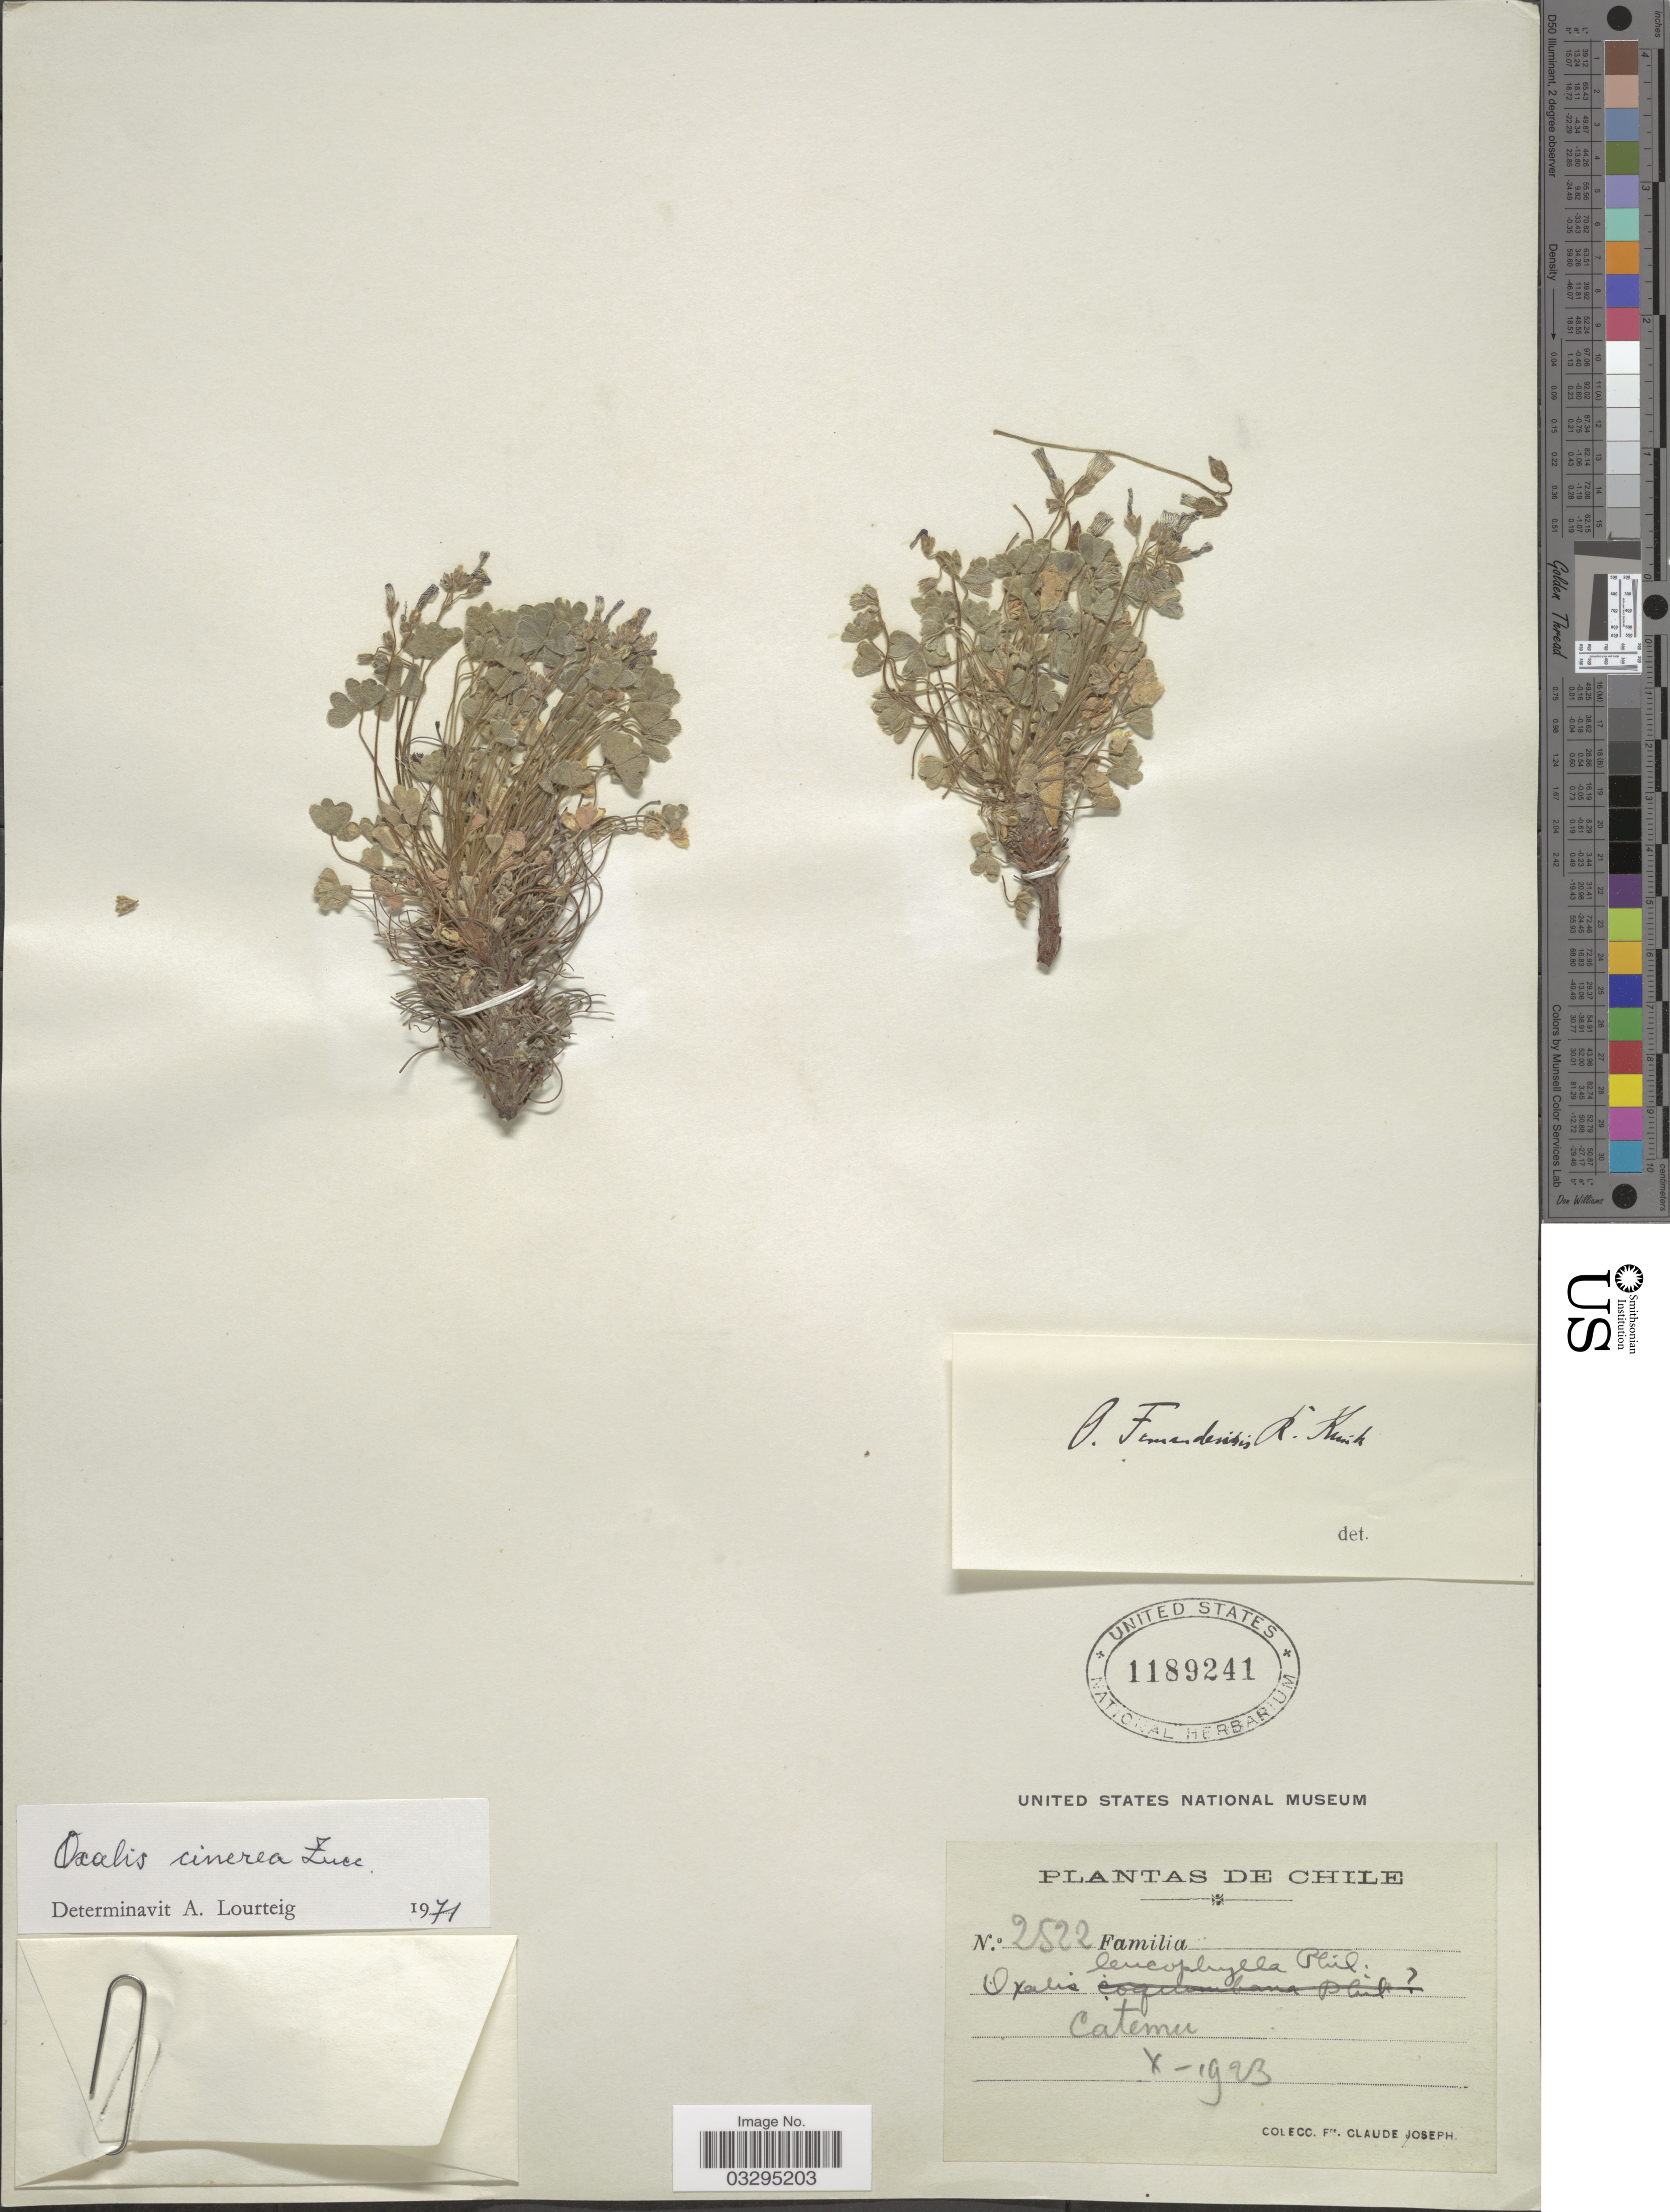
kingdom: Plantae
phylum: Tracheophyta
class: Magnoliopsida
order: Oxalidales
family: Oxalidaceae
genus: Oxalis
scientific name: Oxalis cinerea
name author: Zucc.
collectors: Bro. Claude-Joseph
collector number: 2522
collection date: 1923-10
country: Chile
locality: Catemu.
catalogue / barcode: US 1189241